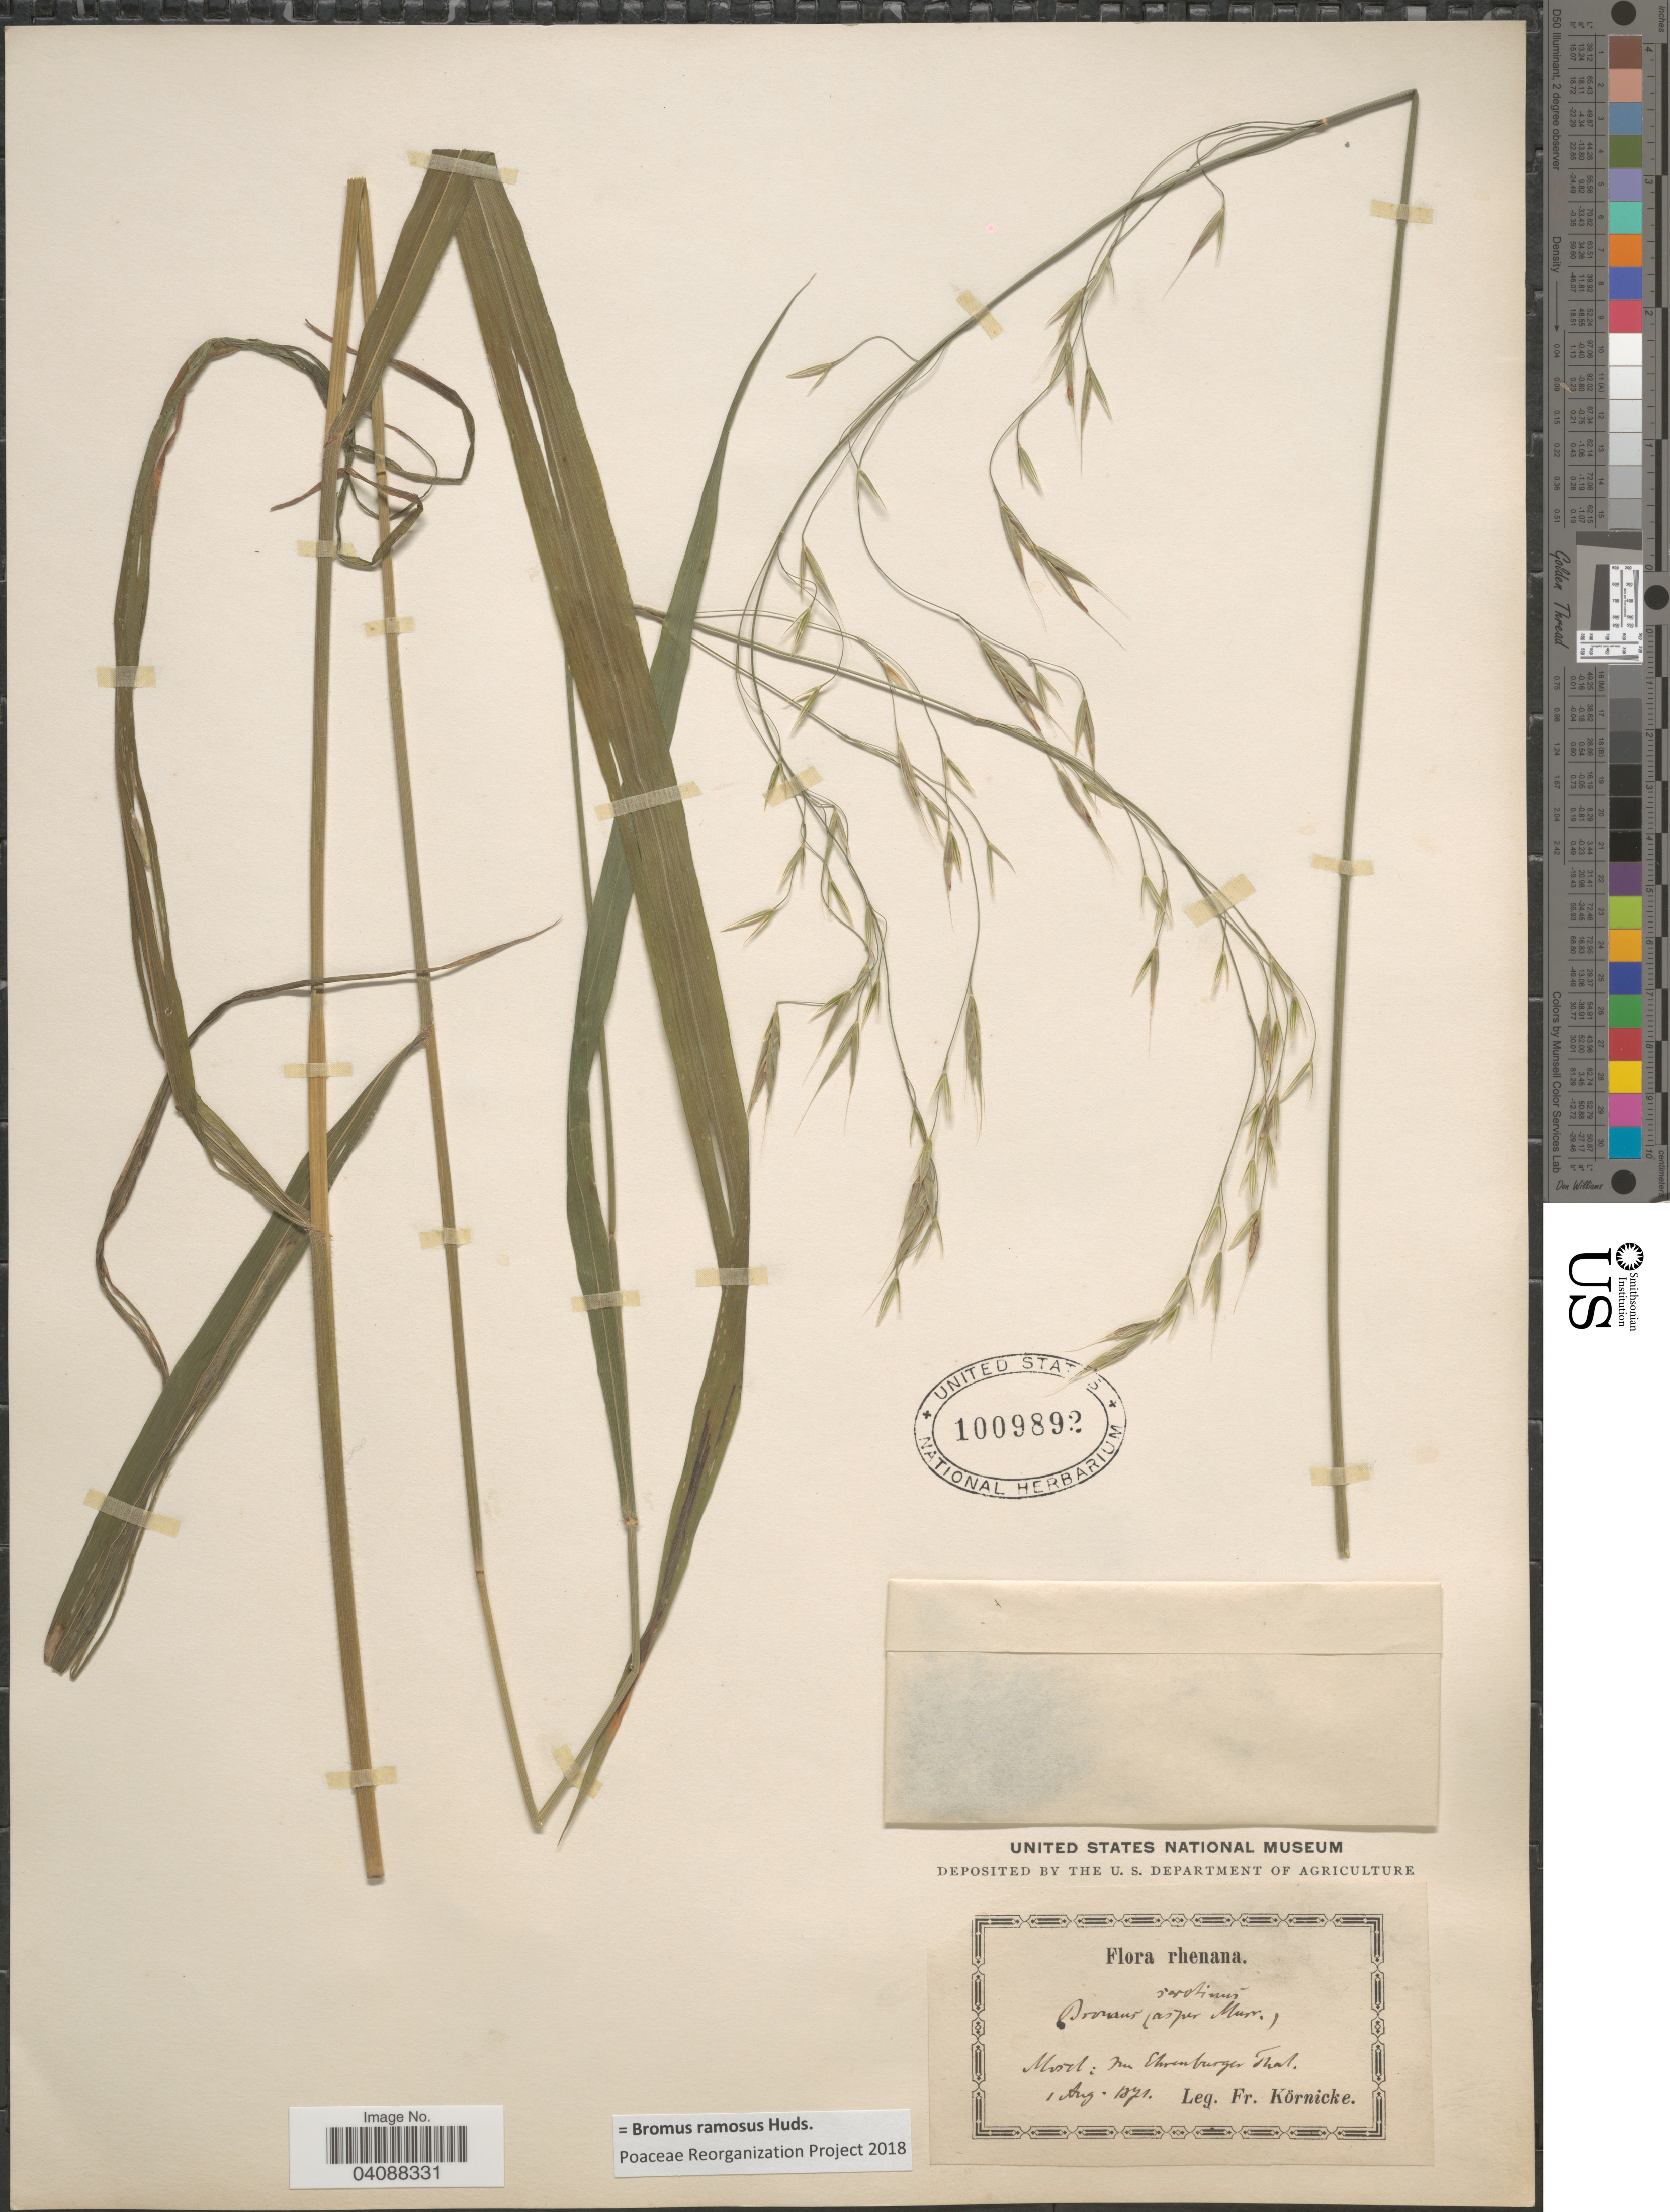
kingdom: Plantae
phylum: Tracheophyta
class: Liliopsida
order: Poales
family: Poaceae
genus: Bromus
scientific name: Bromus ramosus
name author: Huds.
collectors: F. A. Körnicke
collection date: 1871-08-01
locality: Rhenana. Most [interpreted]: Im Ehrenburger Thal.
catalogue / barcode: US 1009892